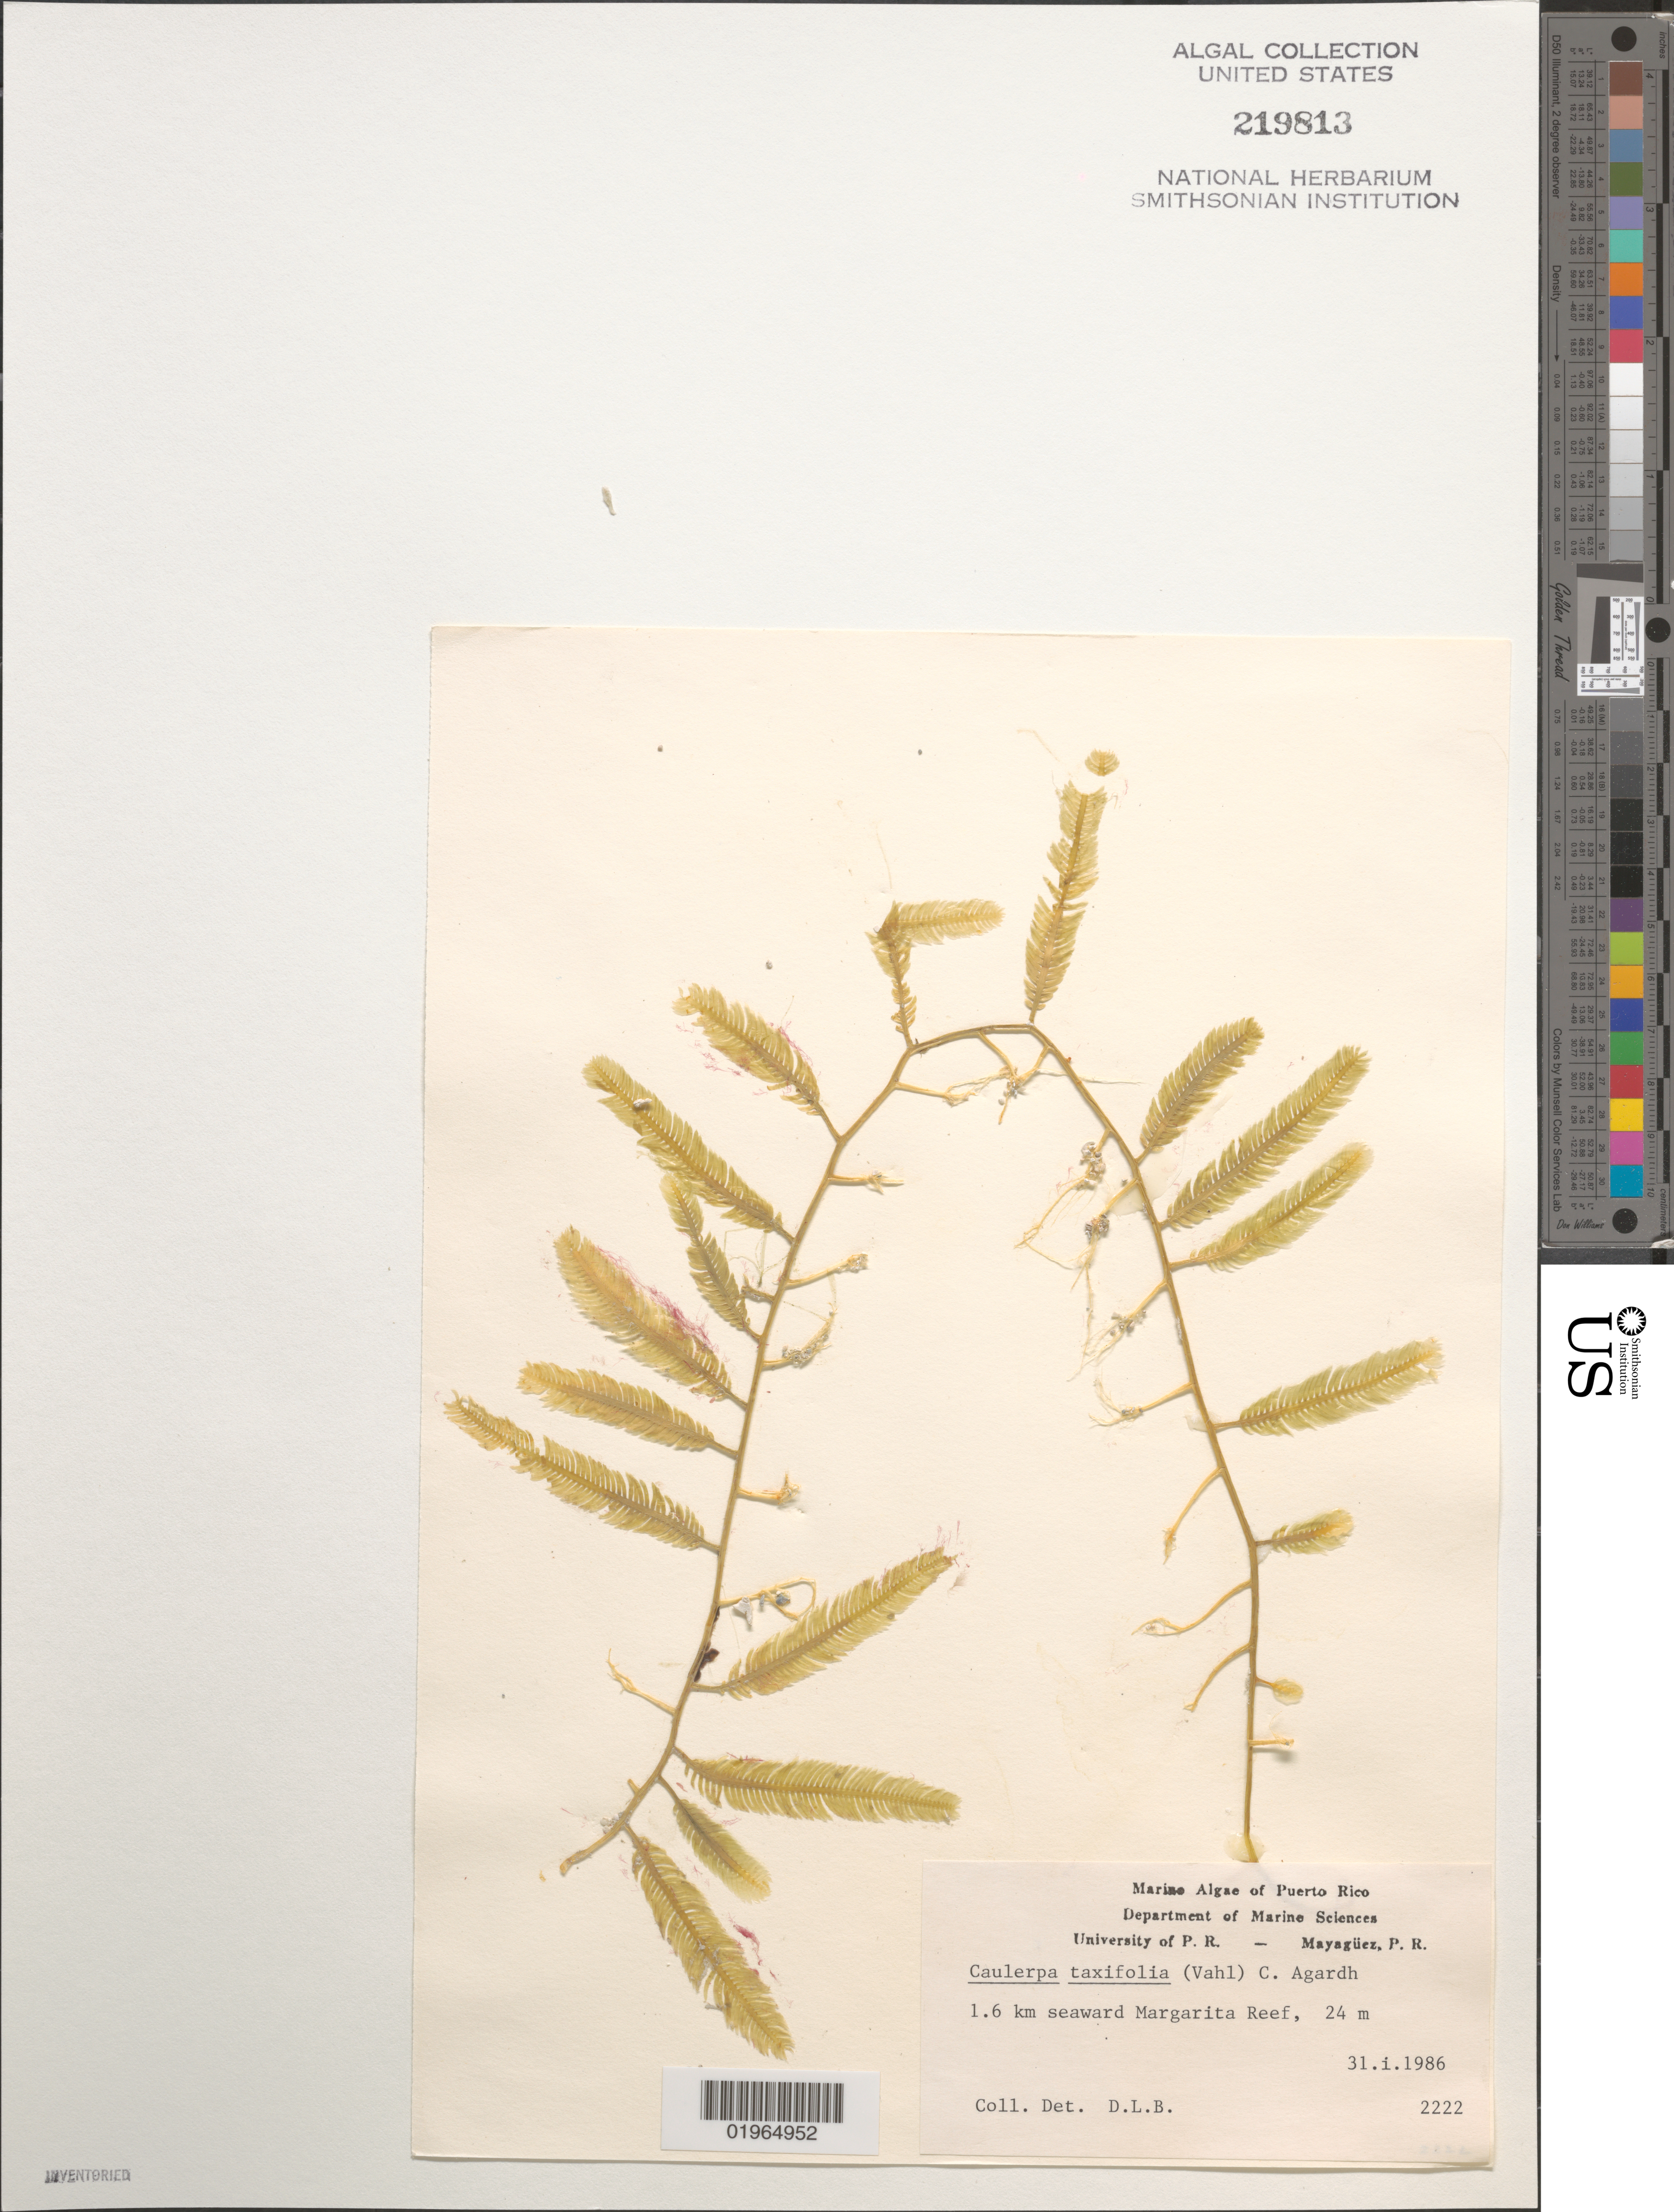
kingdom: Plantae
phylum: Chlorophyta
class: Ulvophyceae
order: Bryopsidales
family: Caulerpaceae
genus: Caulerpa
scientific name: Caulerpa taxifolia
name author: (M. Vahl) C. Agardh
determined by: Ballantine, D. L.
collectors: D.L. Ballantine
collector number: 2222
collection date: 1986-01-31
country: Puerto Rico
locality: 1.6 km seaward Margarita Reef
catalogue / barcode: US 219813